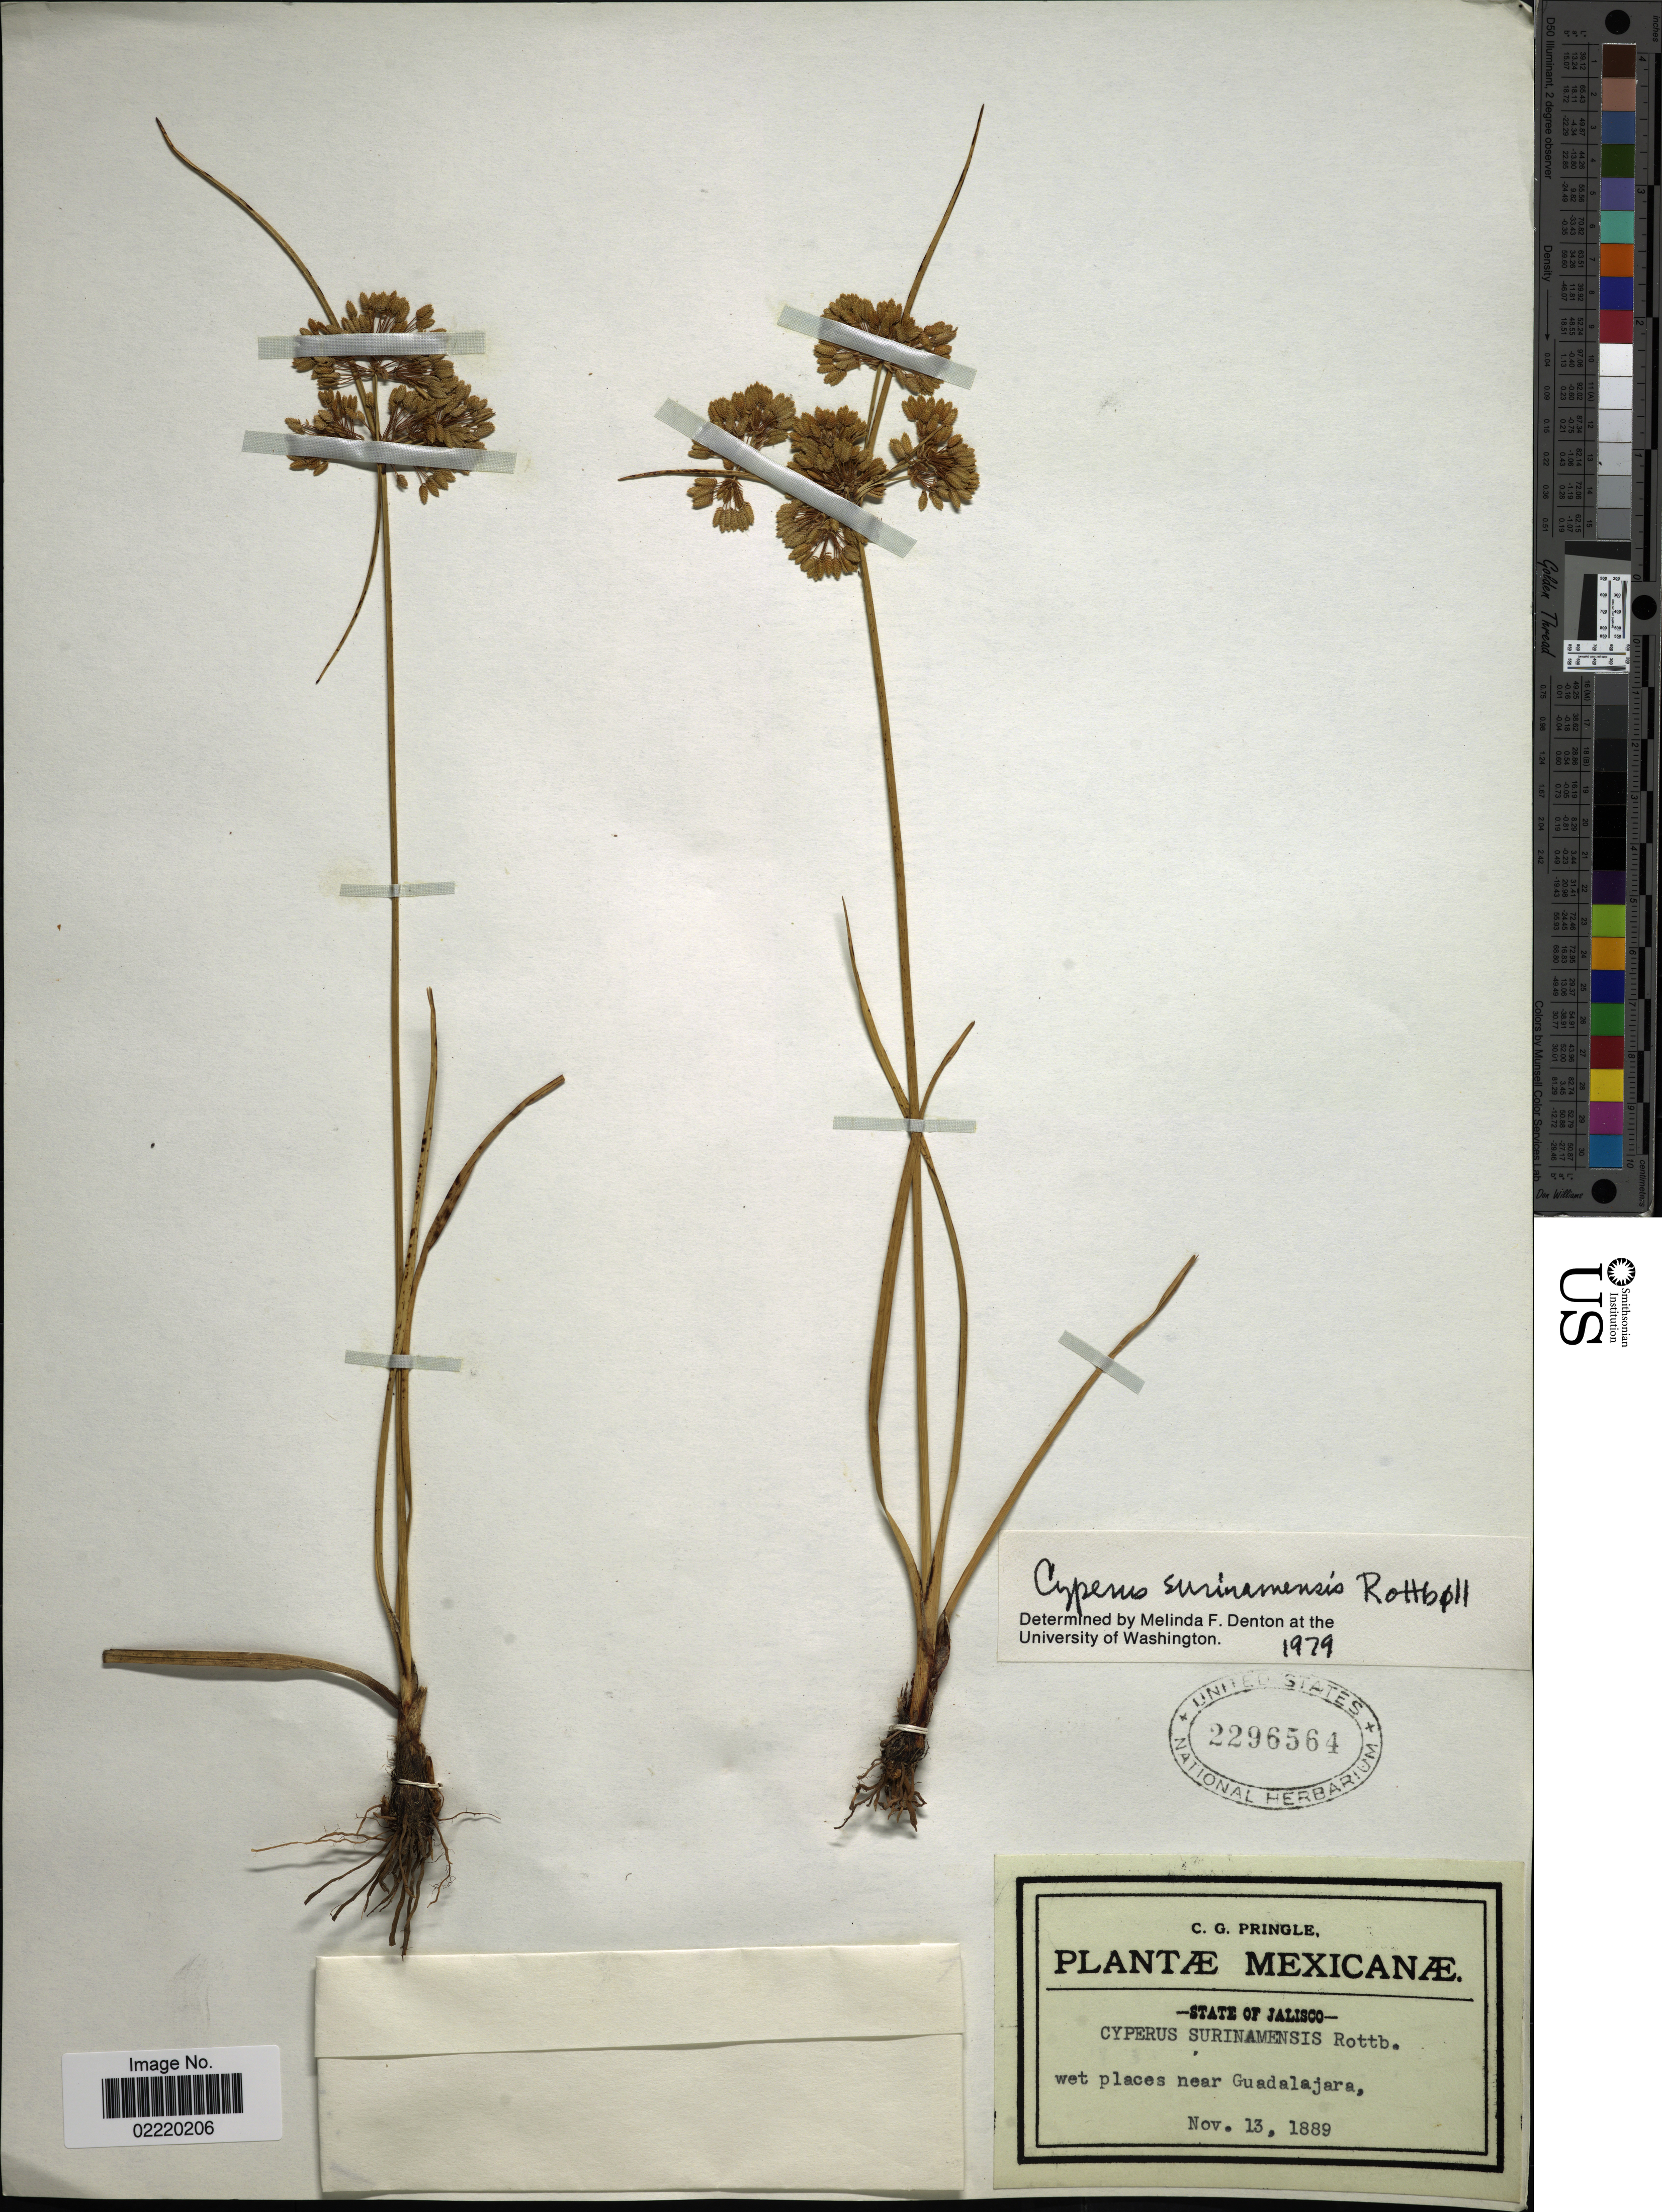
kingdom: Plantae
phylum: Tracheophyta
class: Liliopsida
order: Poales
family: Cyperaceae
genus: Cyperus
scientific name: Cyperus surinamensis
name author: Rottb.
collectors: C. G. Pringle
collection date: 1889-11-13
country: Mexico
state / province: Jalisco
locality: Wet places near Guadalajara.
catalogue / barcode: US 2296564